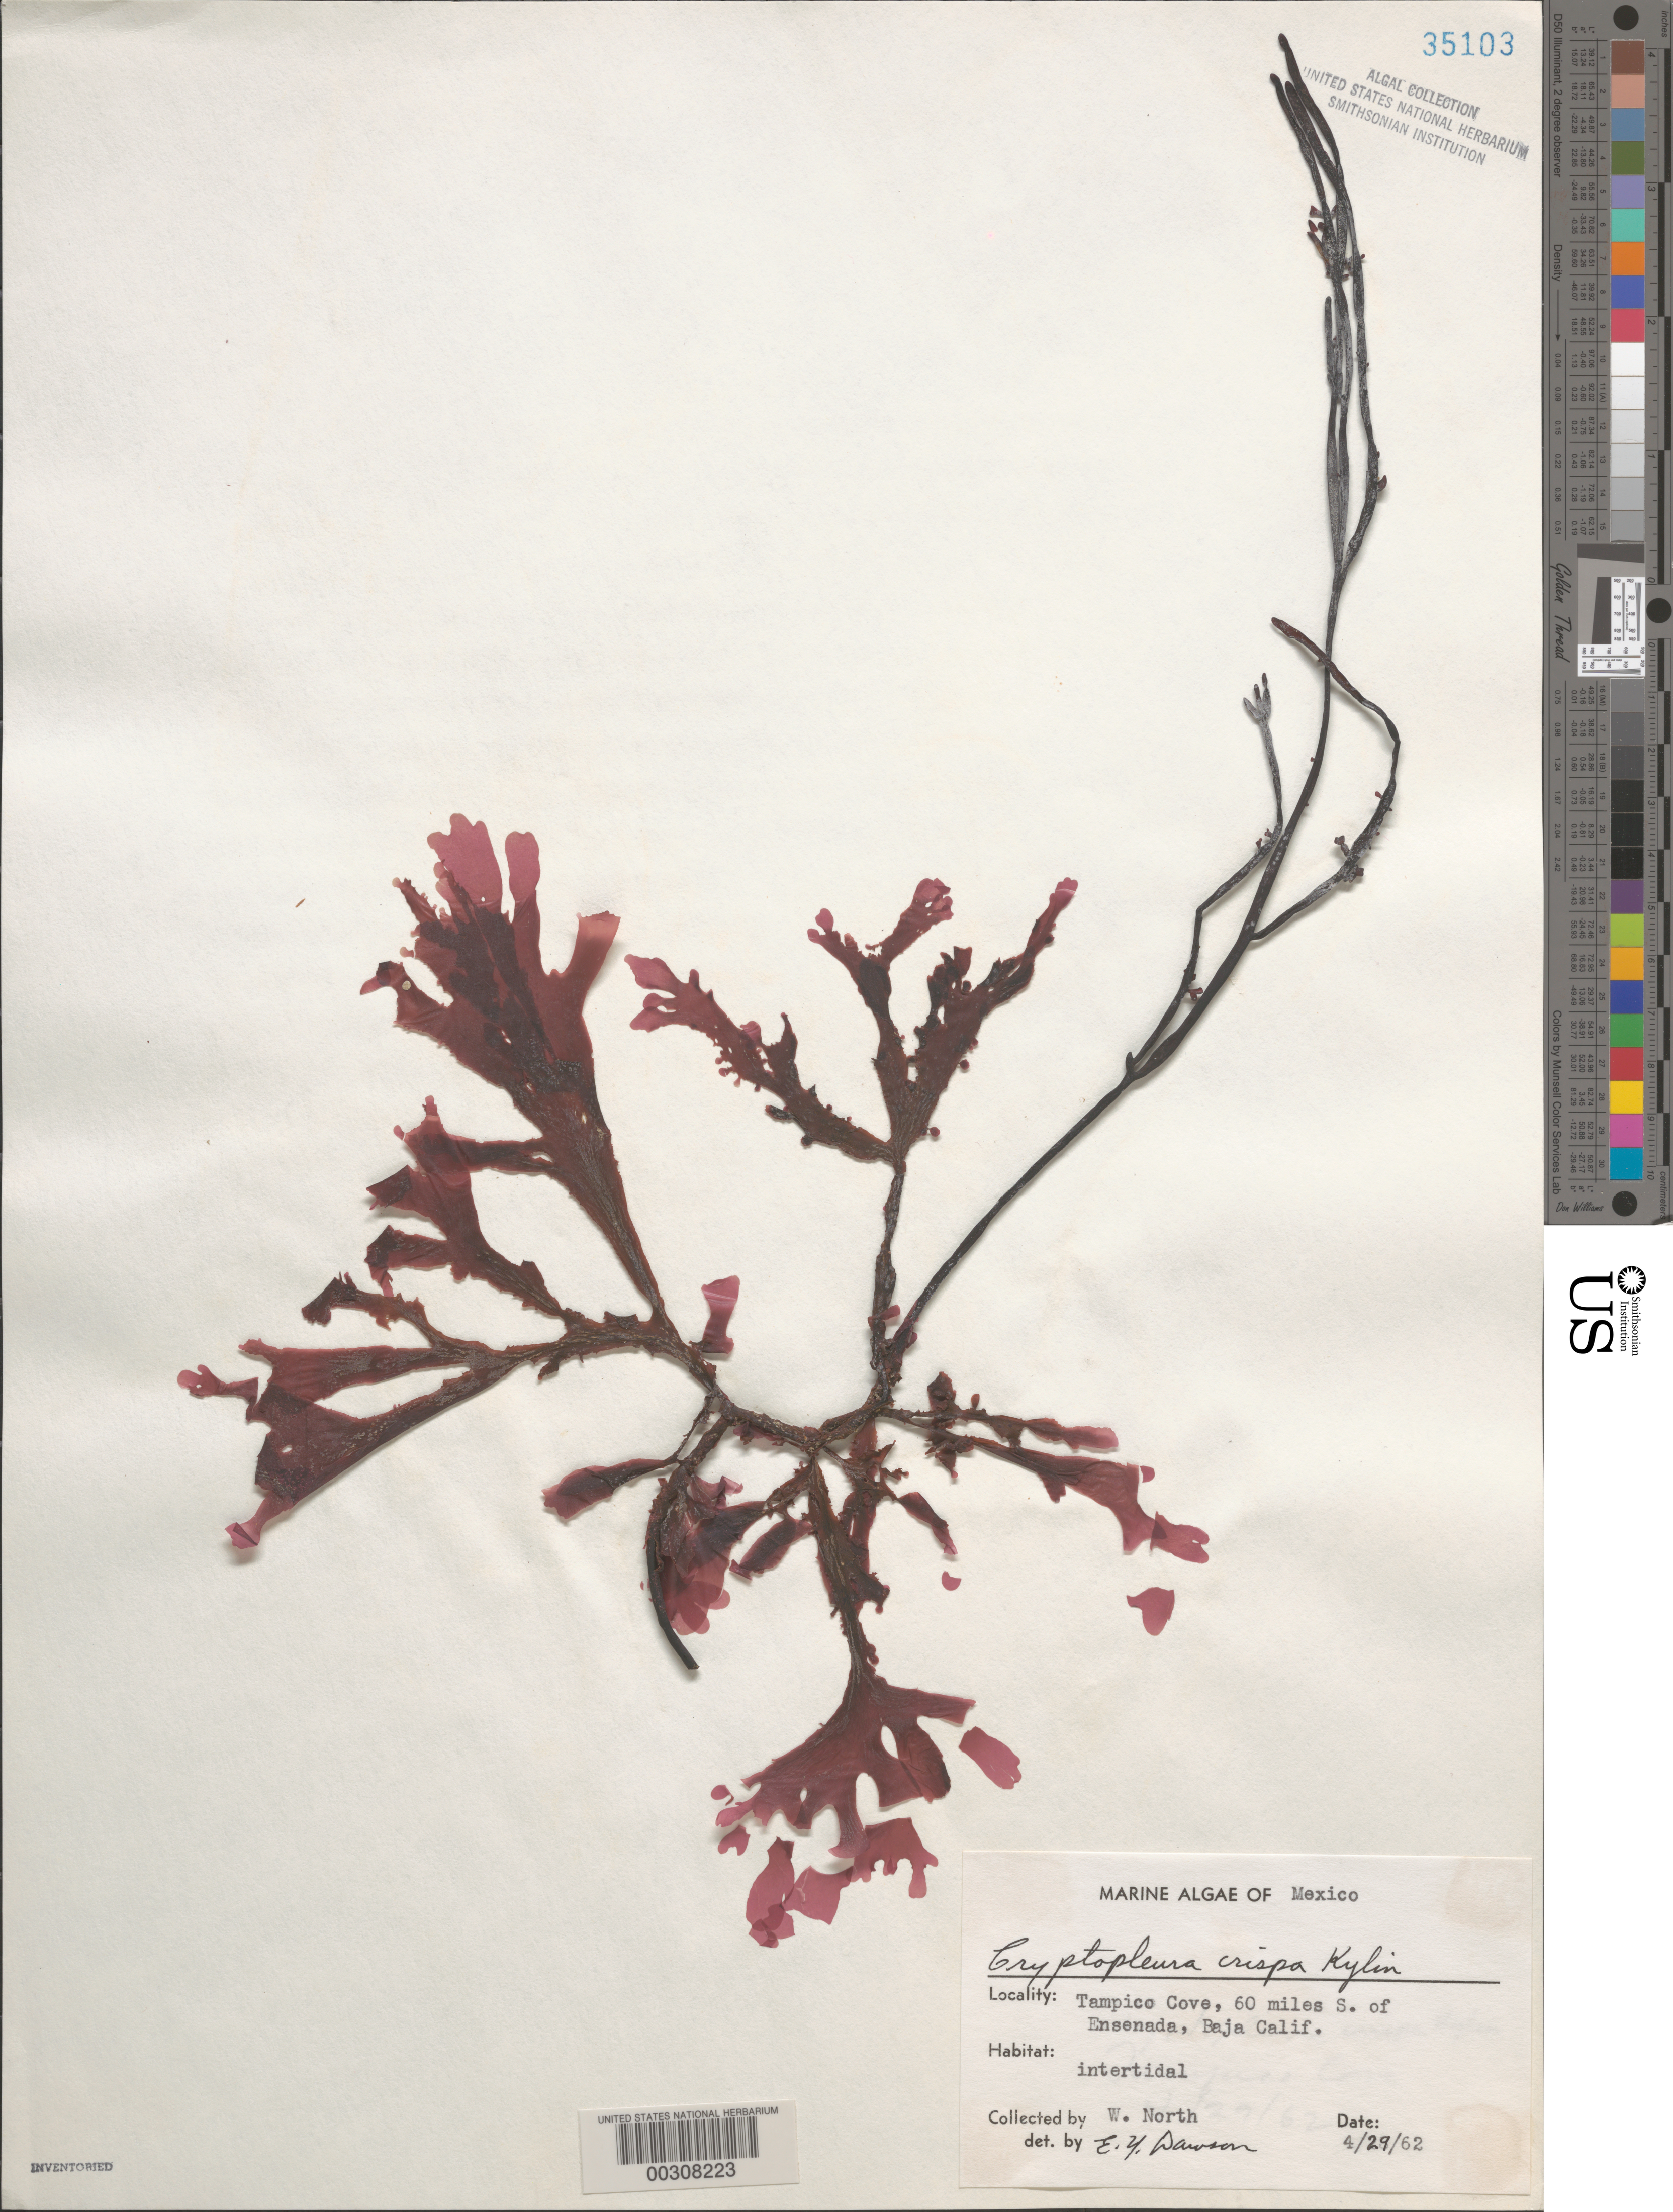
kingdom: Plantae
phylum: Rhodophyta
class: Florideophyceae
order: Ceramiales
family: Delesseriaceae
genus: Cryptopleura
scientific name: Cryptopleura crispa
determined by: Dawson, E. Y.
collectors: W. North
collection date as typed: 29 Apr 1962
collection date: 1962-04-29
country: Mexico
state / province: Baja California Norte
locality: Tampico Cove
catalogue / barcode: US 35103